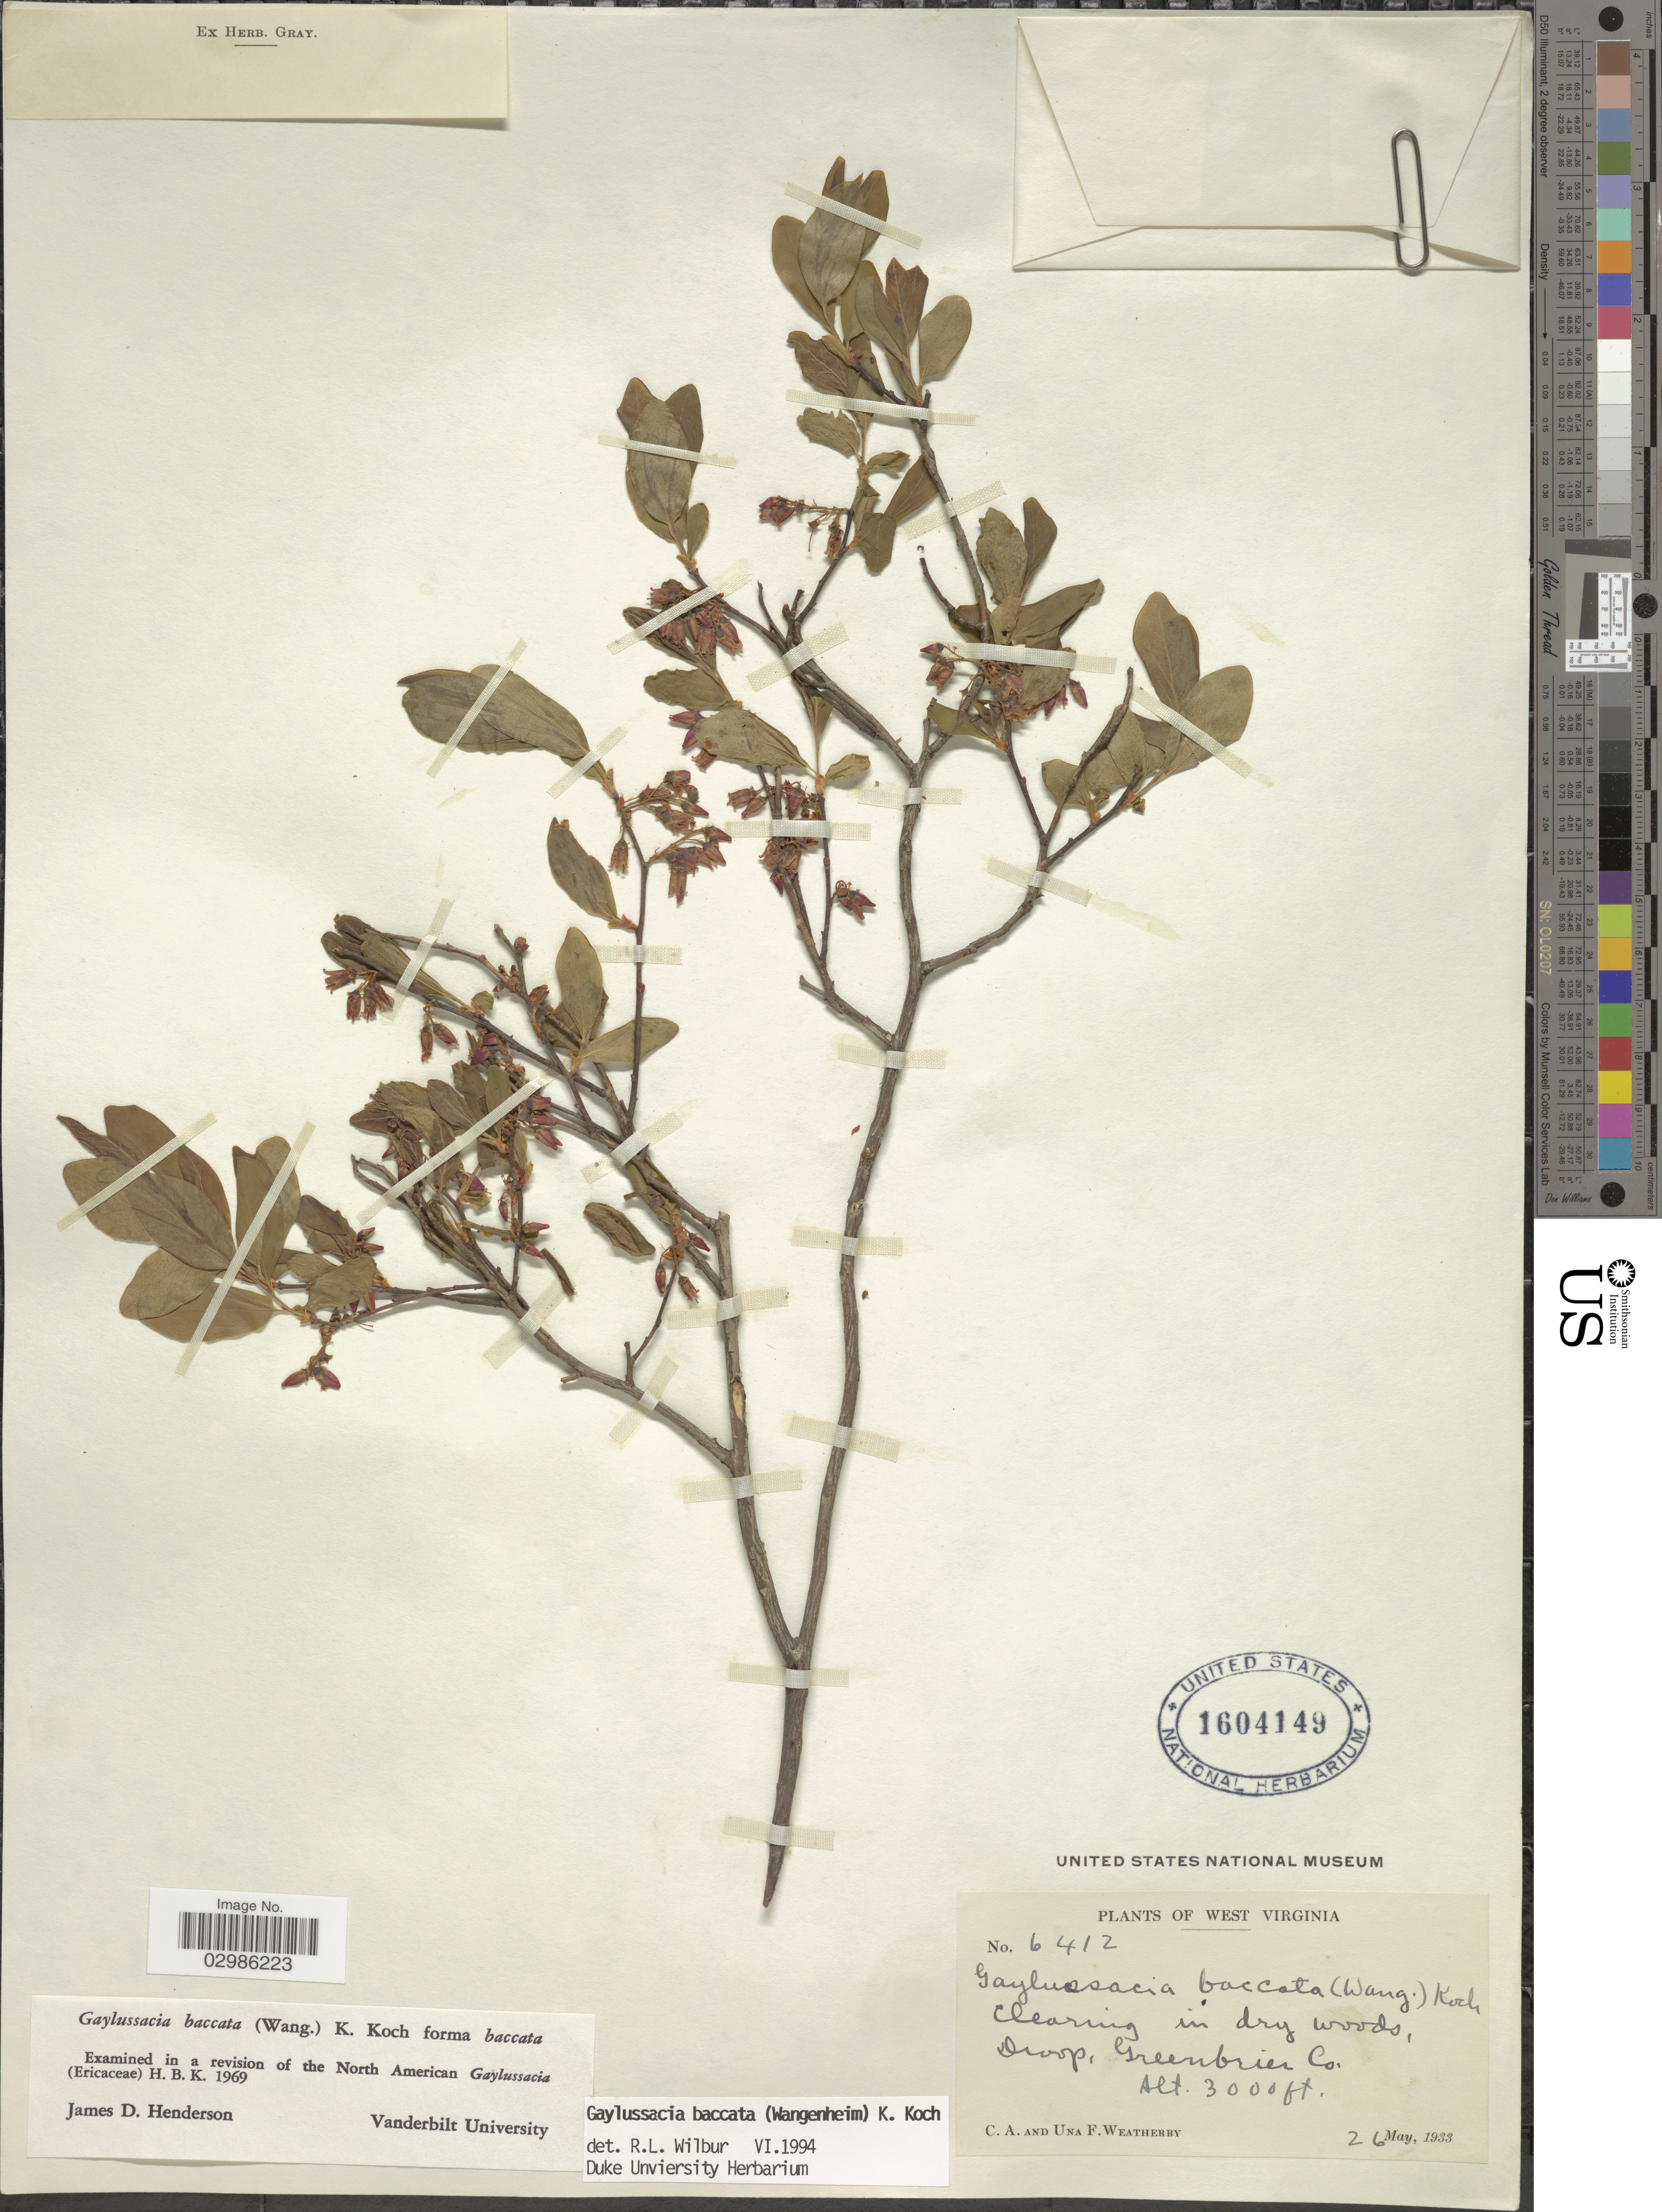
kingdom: Plantae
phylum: Tracheophyta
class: Magnoliopsida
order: Ericales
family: Ericaceae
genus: Gaylussacia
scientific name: Gaylussacia baccata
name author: (Wangenh.) K. Koch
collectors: C. A. Weatherby & U. Weatherby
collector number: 6412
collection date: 1933-05-26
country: United States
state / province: West Virginia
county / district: Greenbrier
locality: Droop, Greenbrier Co.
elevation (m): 914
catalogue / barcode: US 1604149